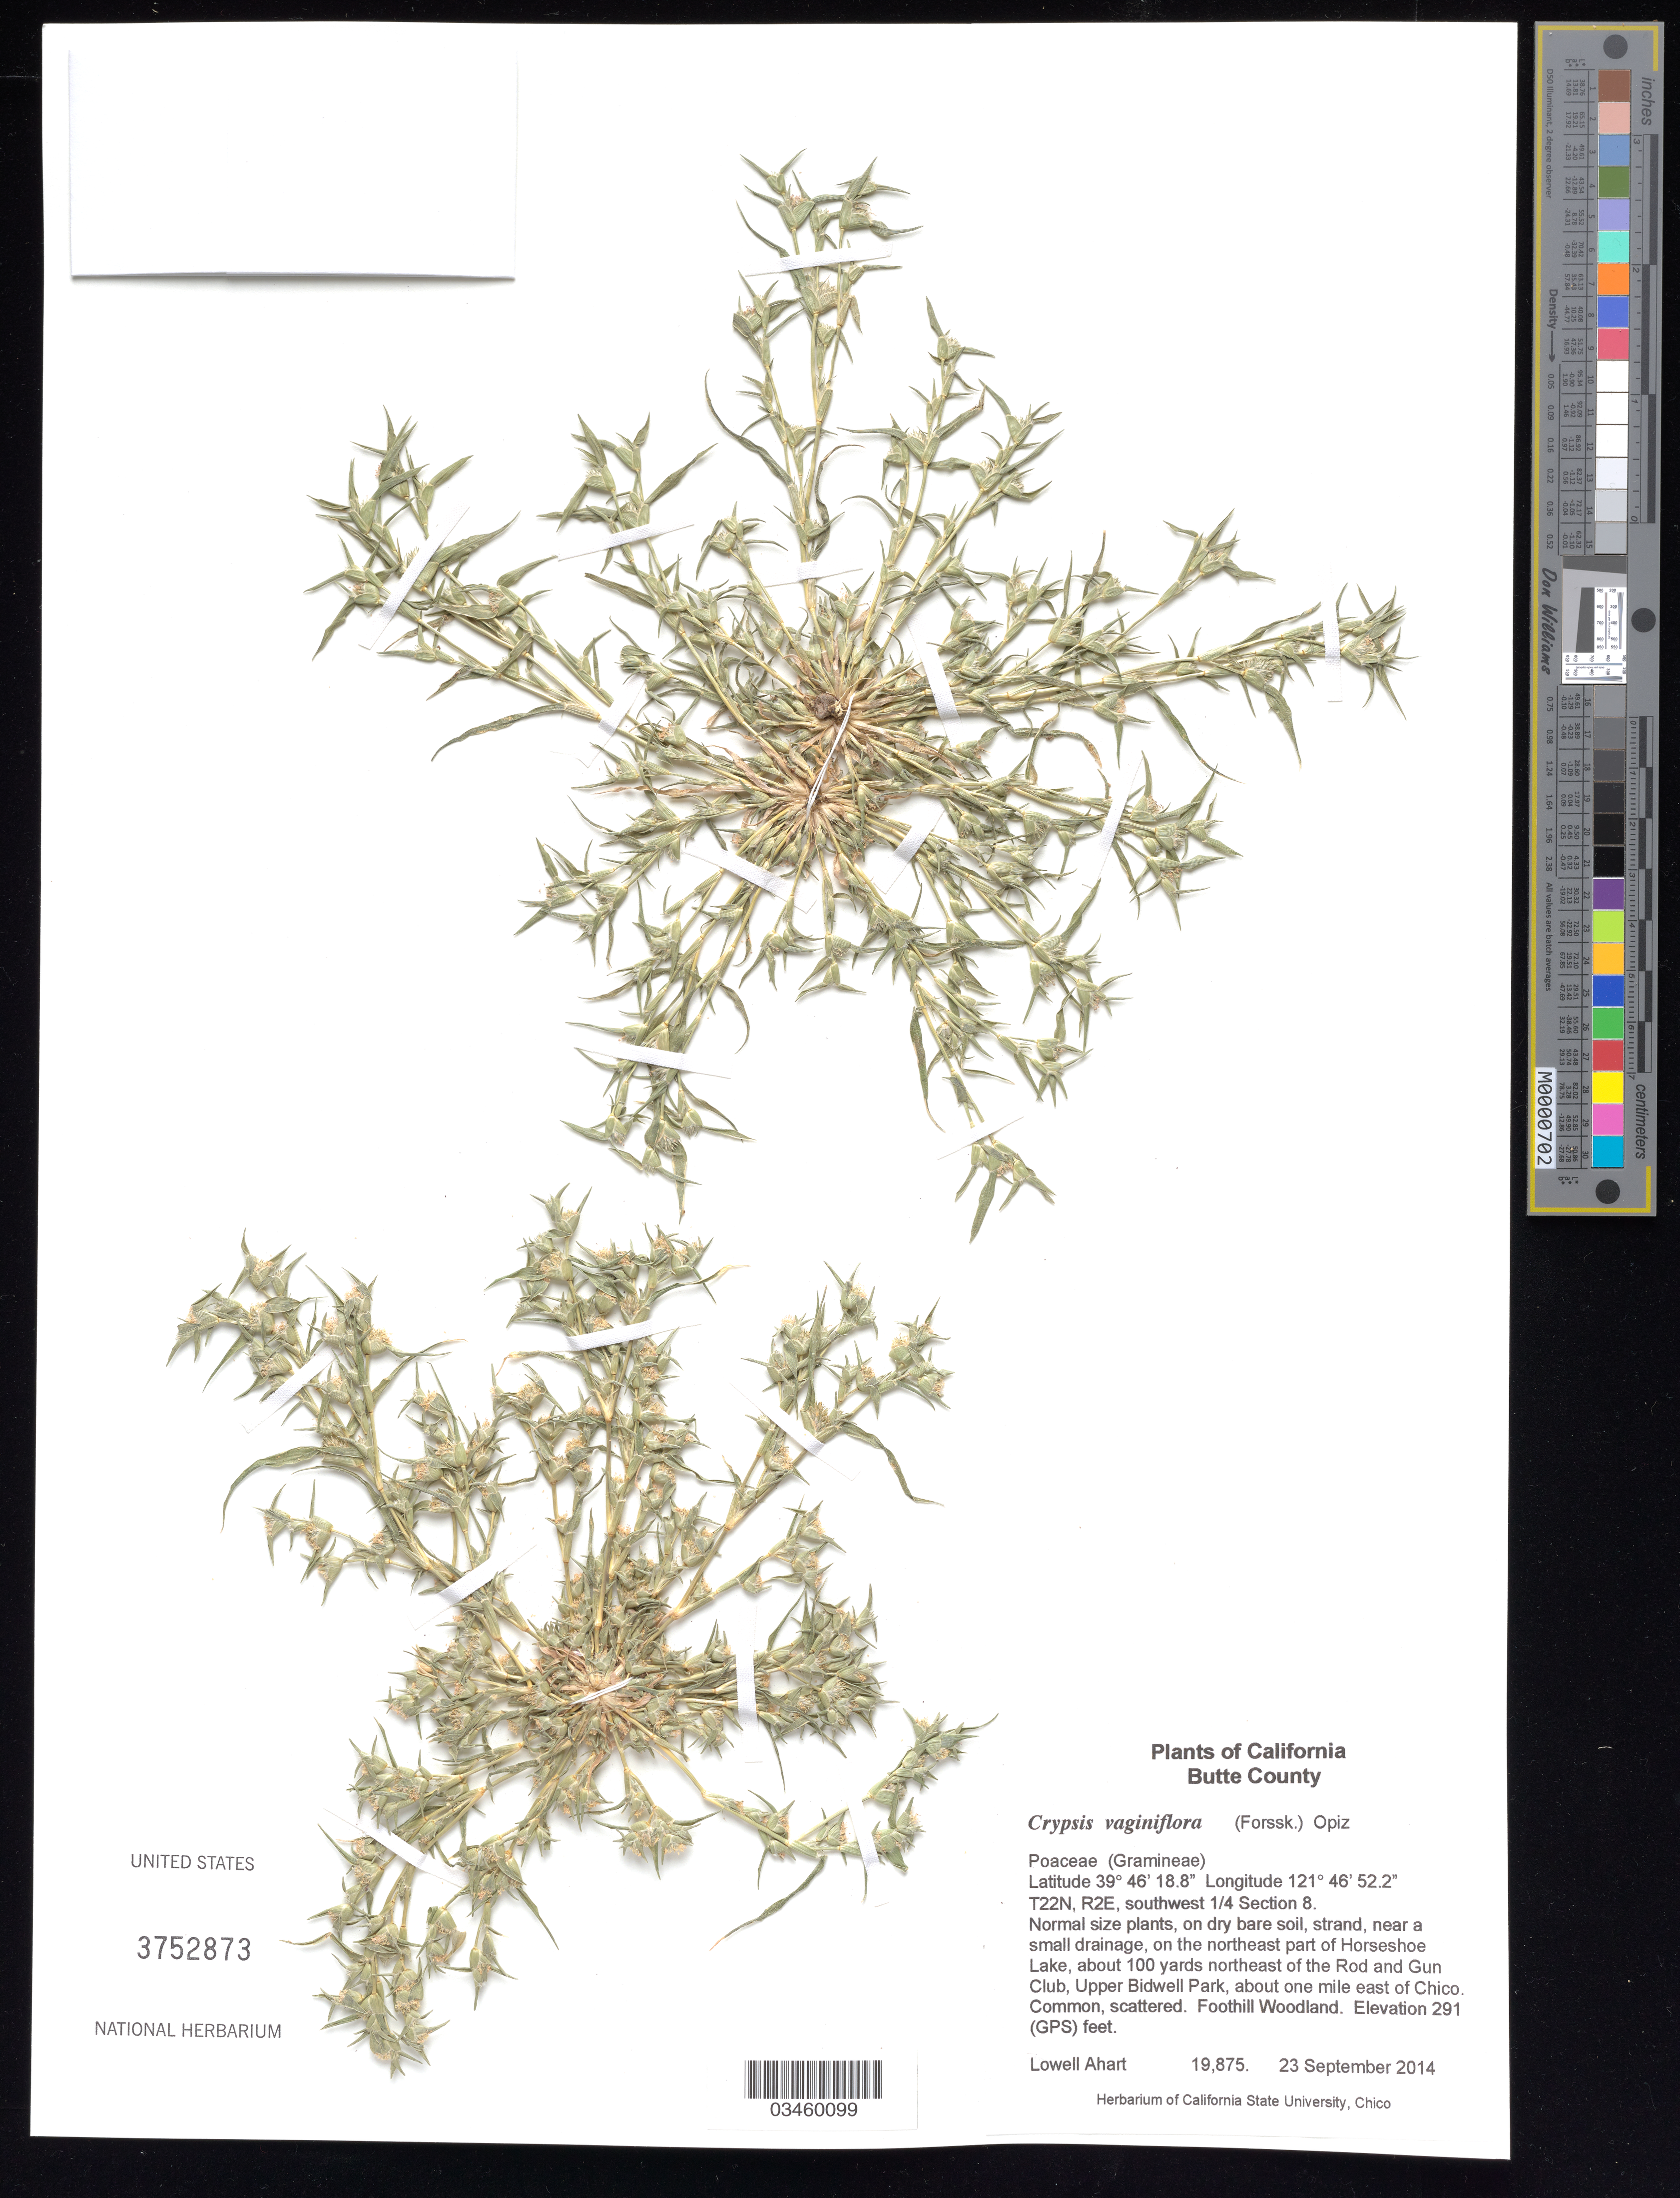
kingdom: Plantae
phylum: Tracheophyta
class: Liliopsida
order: Poales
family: Poaceae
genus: Crypsis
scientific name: Crypsis vaginiflora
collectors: L. Ahart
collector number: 19875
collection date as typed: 23 September 2014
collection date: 2014-09-23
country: United States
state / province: California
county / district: Butte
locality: T22N,R2E, southwest 1/4 Section 8. near a small drainage, on the northeast part of Horseshoe Lake, about 100 yards northeast of the Rod and Gun Club, Upper Bidwell Park, about one mile east of Chico. Foothill Woodland.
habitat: Dry bare soil, near small drainage. Foothill Woodland.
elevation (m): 89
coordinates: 39 46 18.8, 121 46 52.2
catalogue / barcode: US 3752873